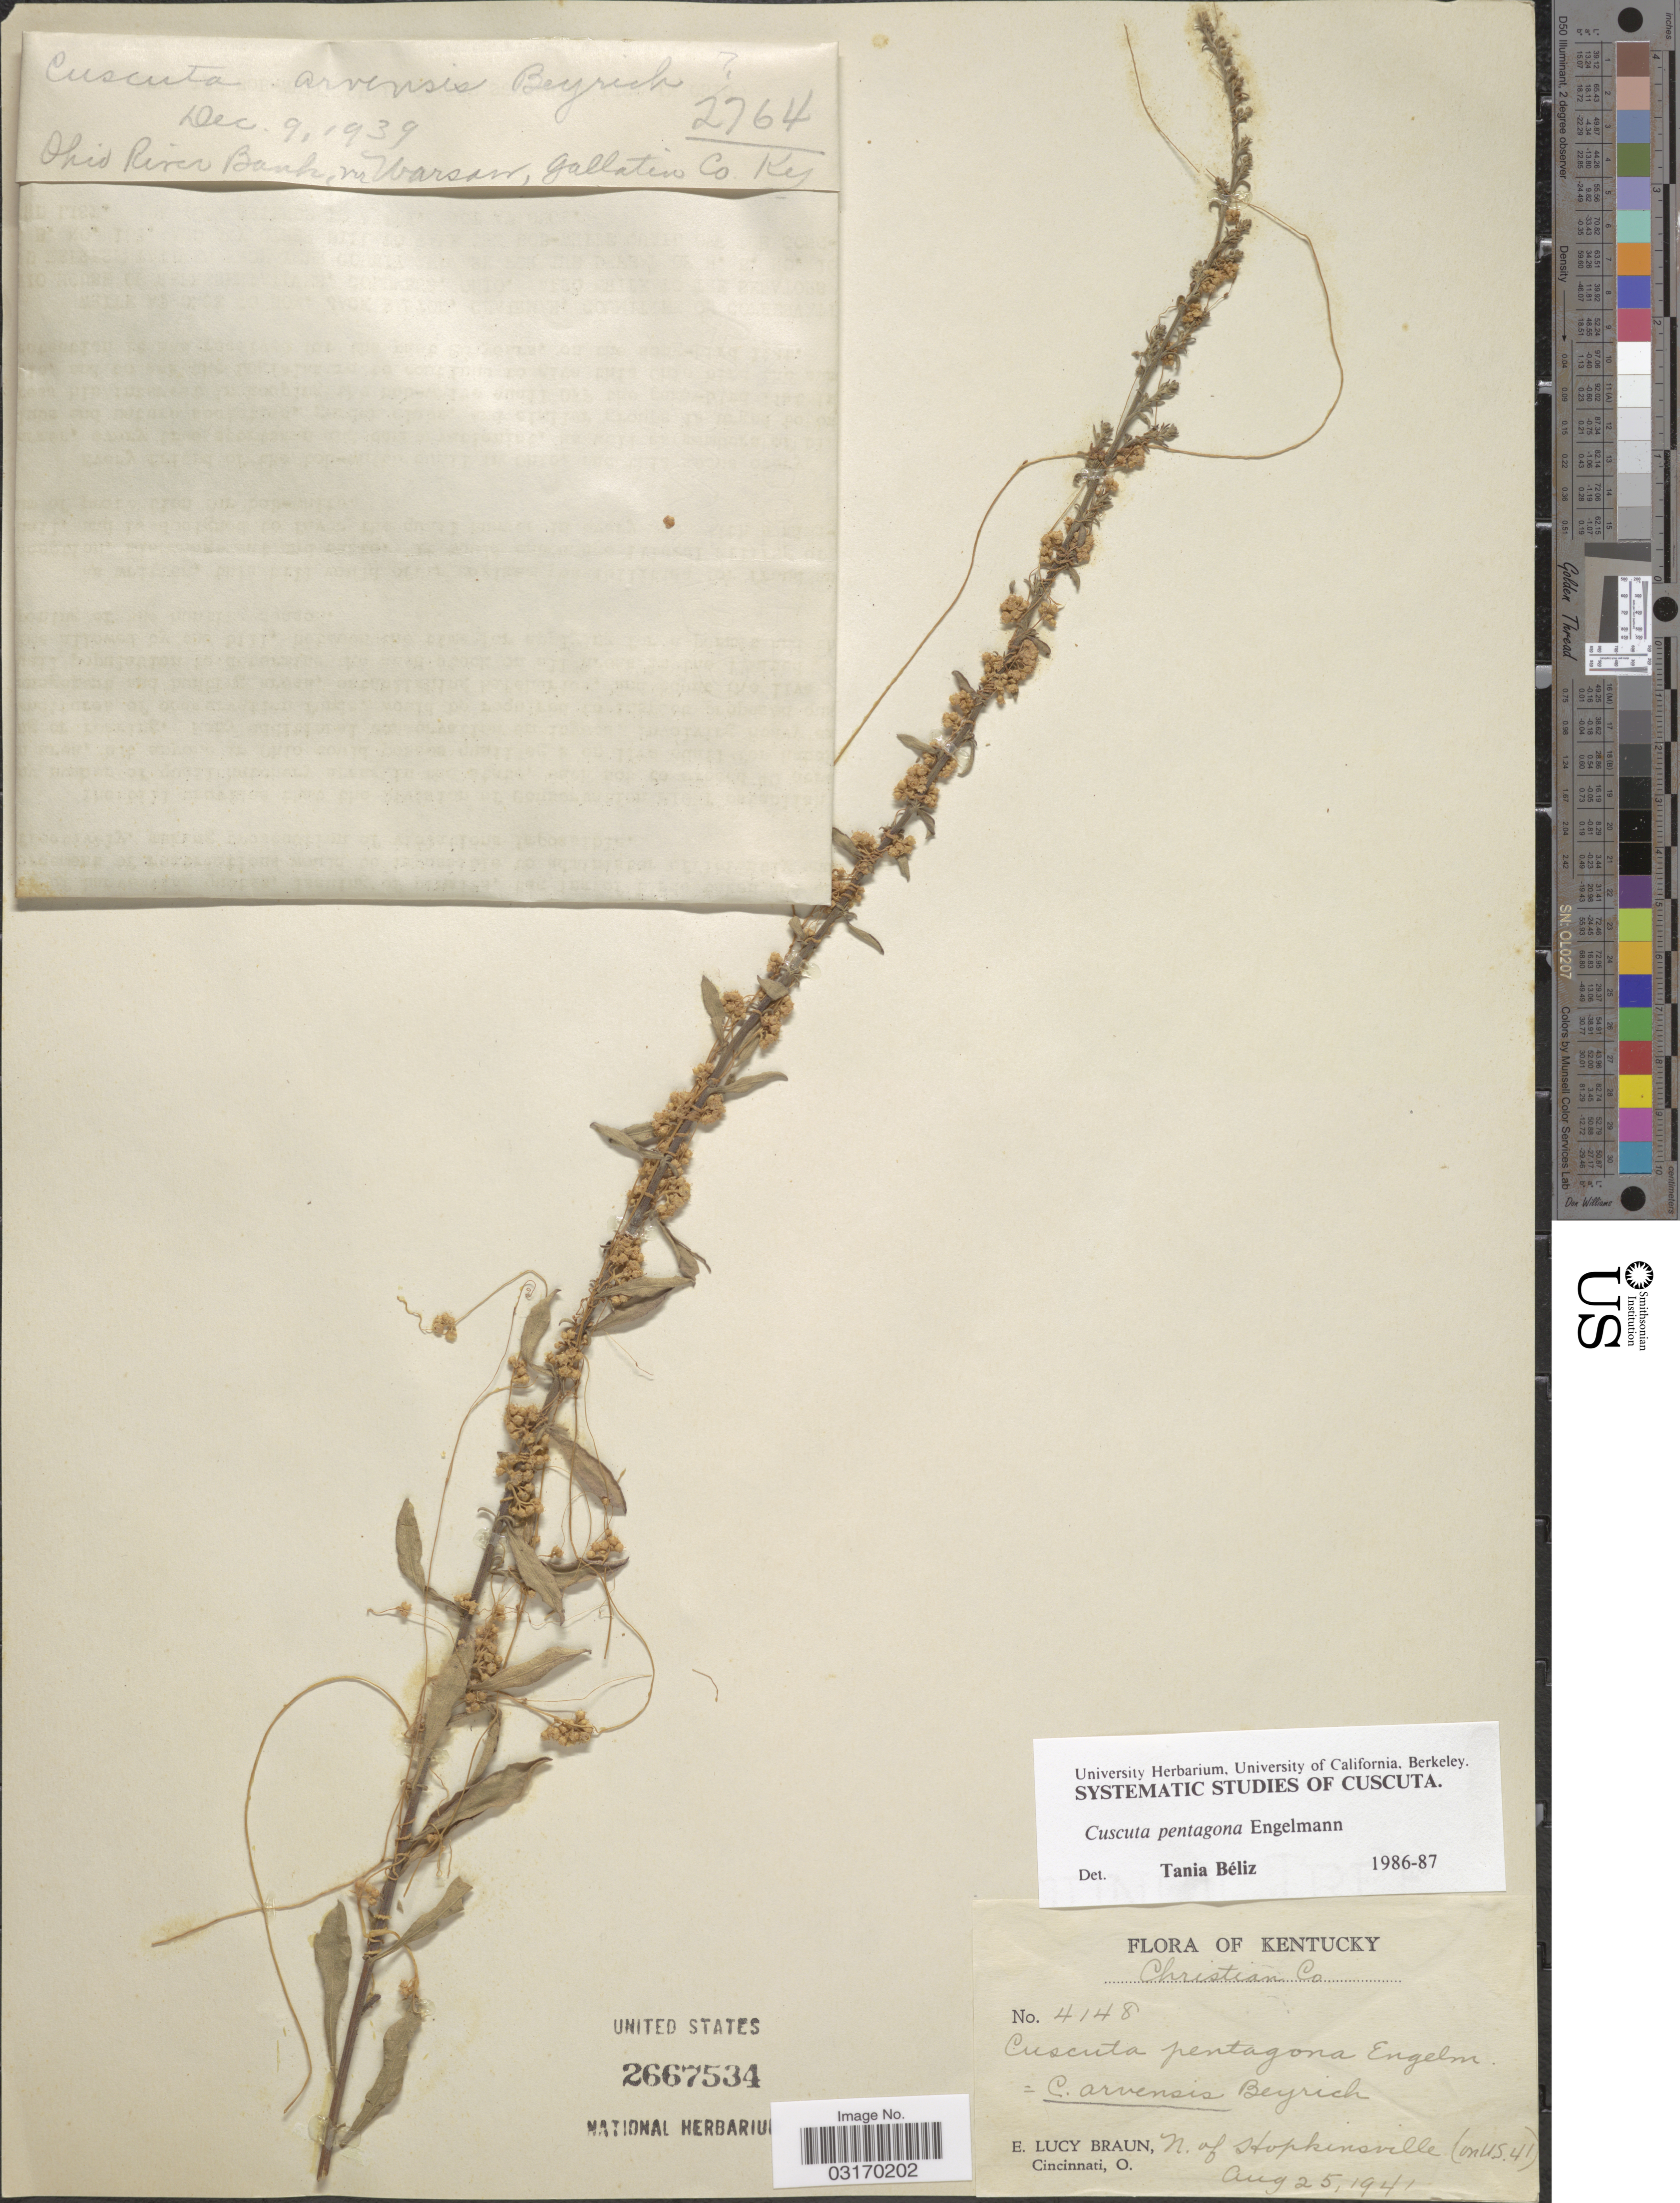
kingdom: Plantae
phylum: Tracheophyta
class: Magnoliopsida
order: Solanales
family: Convolvulaceae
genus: Cuscuta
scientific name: Cuscuta pentagona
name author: Engelm.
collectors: E. L. Braun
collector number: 4148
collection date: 1941-08-25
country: United States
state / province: Kentucky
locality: Christian Co. N. of Hopkinsville (On U.S. 41).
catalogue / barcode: US 2667534